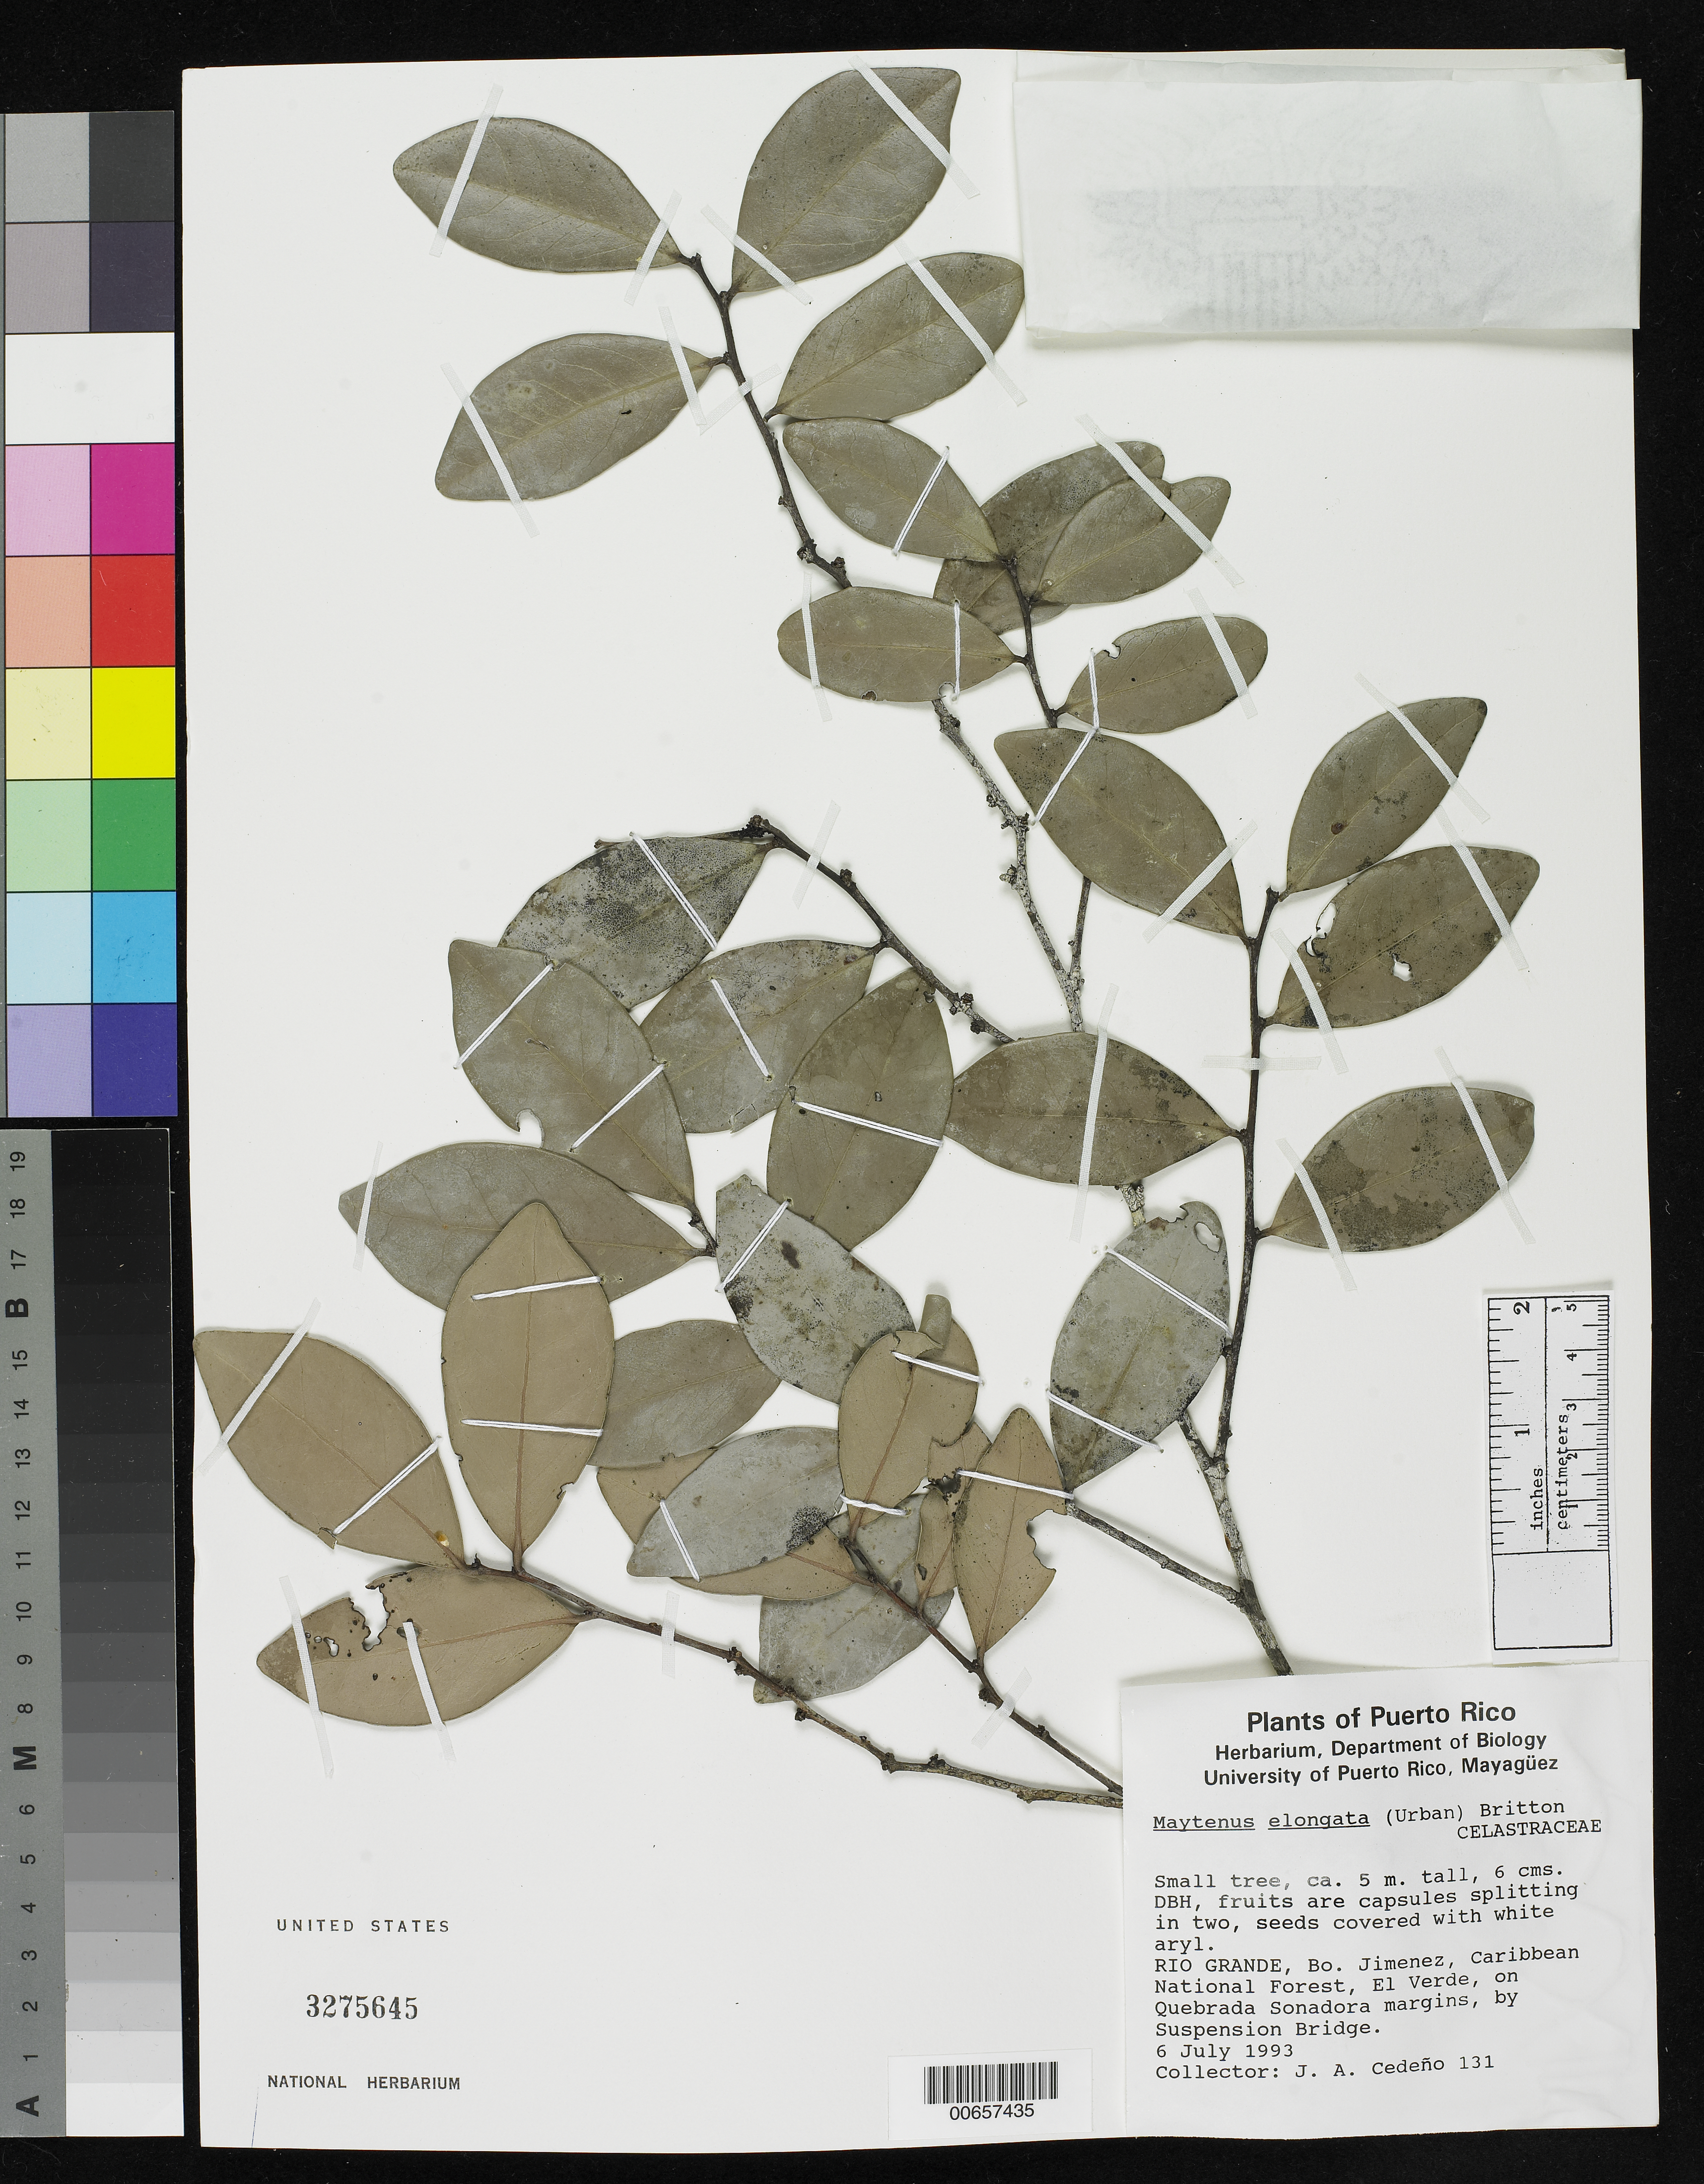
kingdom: Plantae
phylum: Tracheophyta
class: Magnoliopsida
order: Celastrales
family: Celastraceae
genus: Maytenus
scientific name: Maytenus elongata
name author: (Urb.) Britton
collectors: J. A. Cedeño M.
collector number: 131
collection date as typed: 06 Jul 1993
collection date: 1993-07-06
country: Puerto Rico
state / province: Río Grande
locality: Río Grande: Bo. Jimenez, Caribbean National Forest, El Verde.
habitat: On Quebrada Sonadora margins, by suspension bridge.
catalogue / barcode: US 3275645